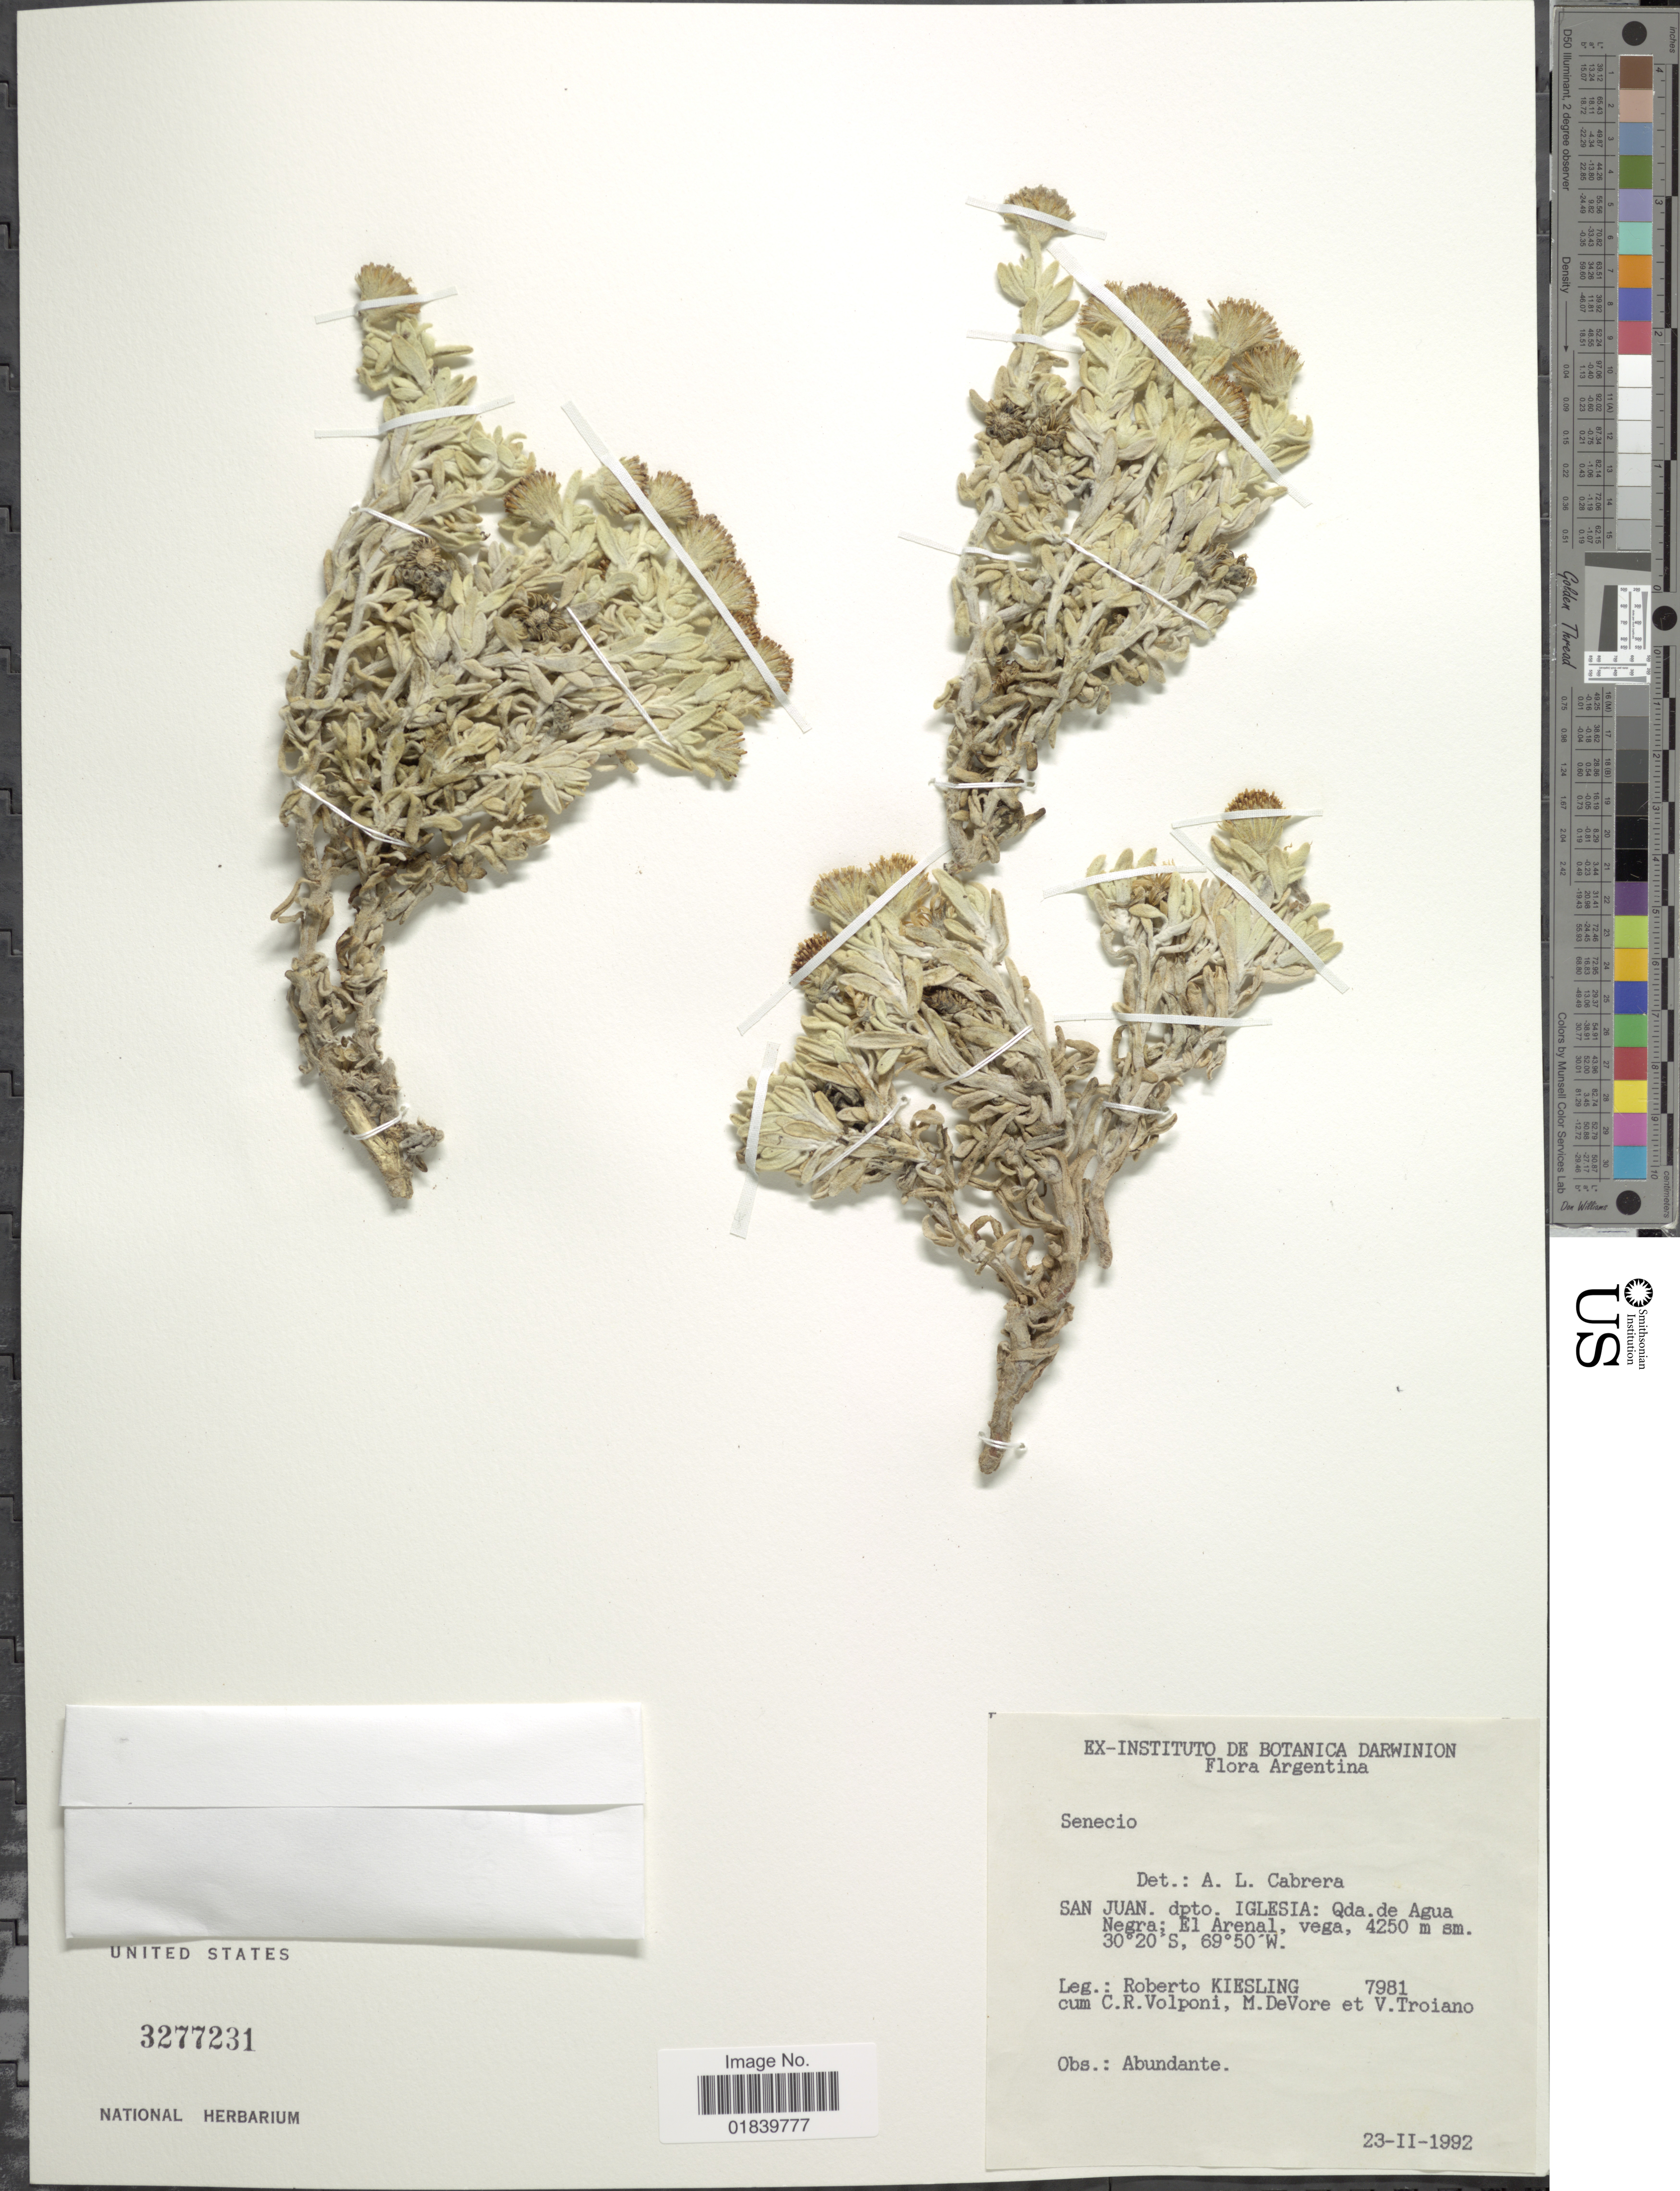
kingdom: Plantae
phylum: Tracheophyta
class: Magnoliopsida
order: Asterales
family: Asteraceae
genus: Senecio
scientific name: Senecio sp.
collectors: R. Kiesling, C. Volponi, M. DeVore & V. Troiano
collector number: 7981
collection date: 1992-02-23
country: Argentina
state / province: San Juan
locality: San Juan, dpto. Iglesia: Qda. de Agua Negra; El Arenal.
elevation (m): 4250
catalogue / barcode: US 3277231